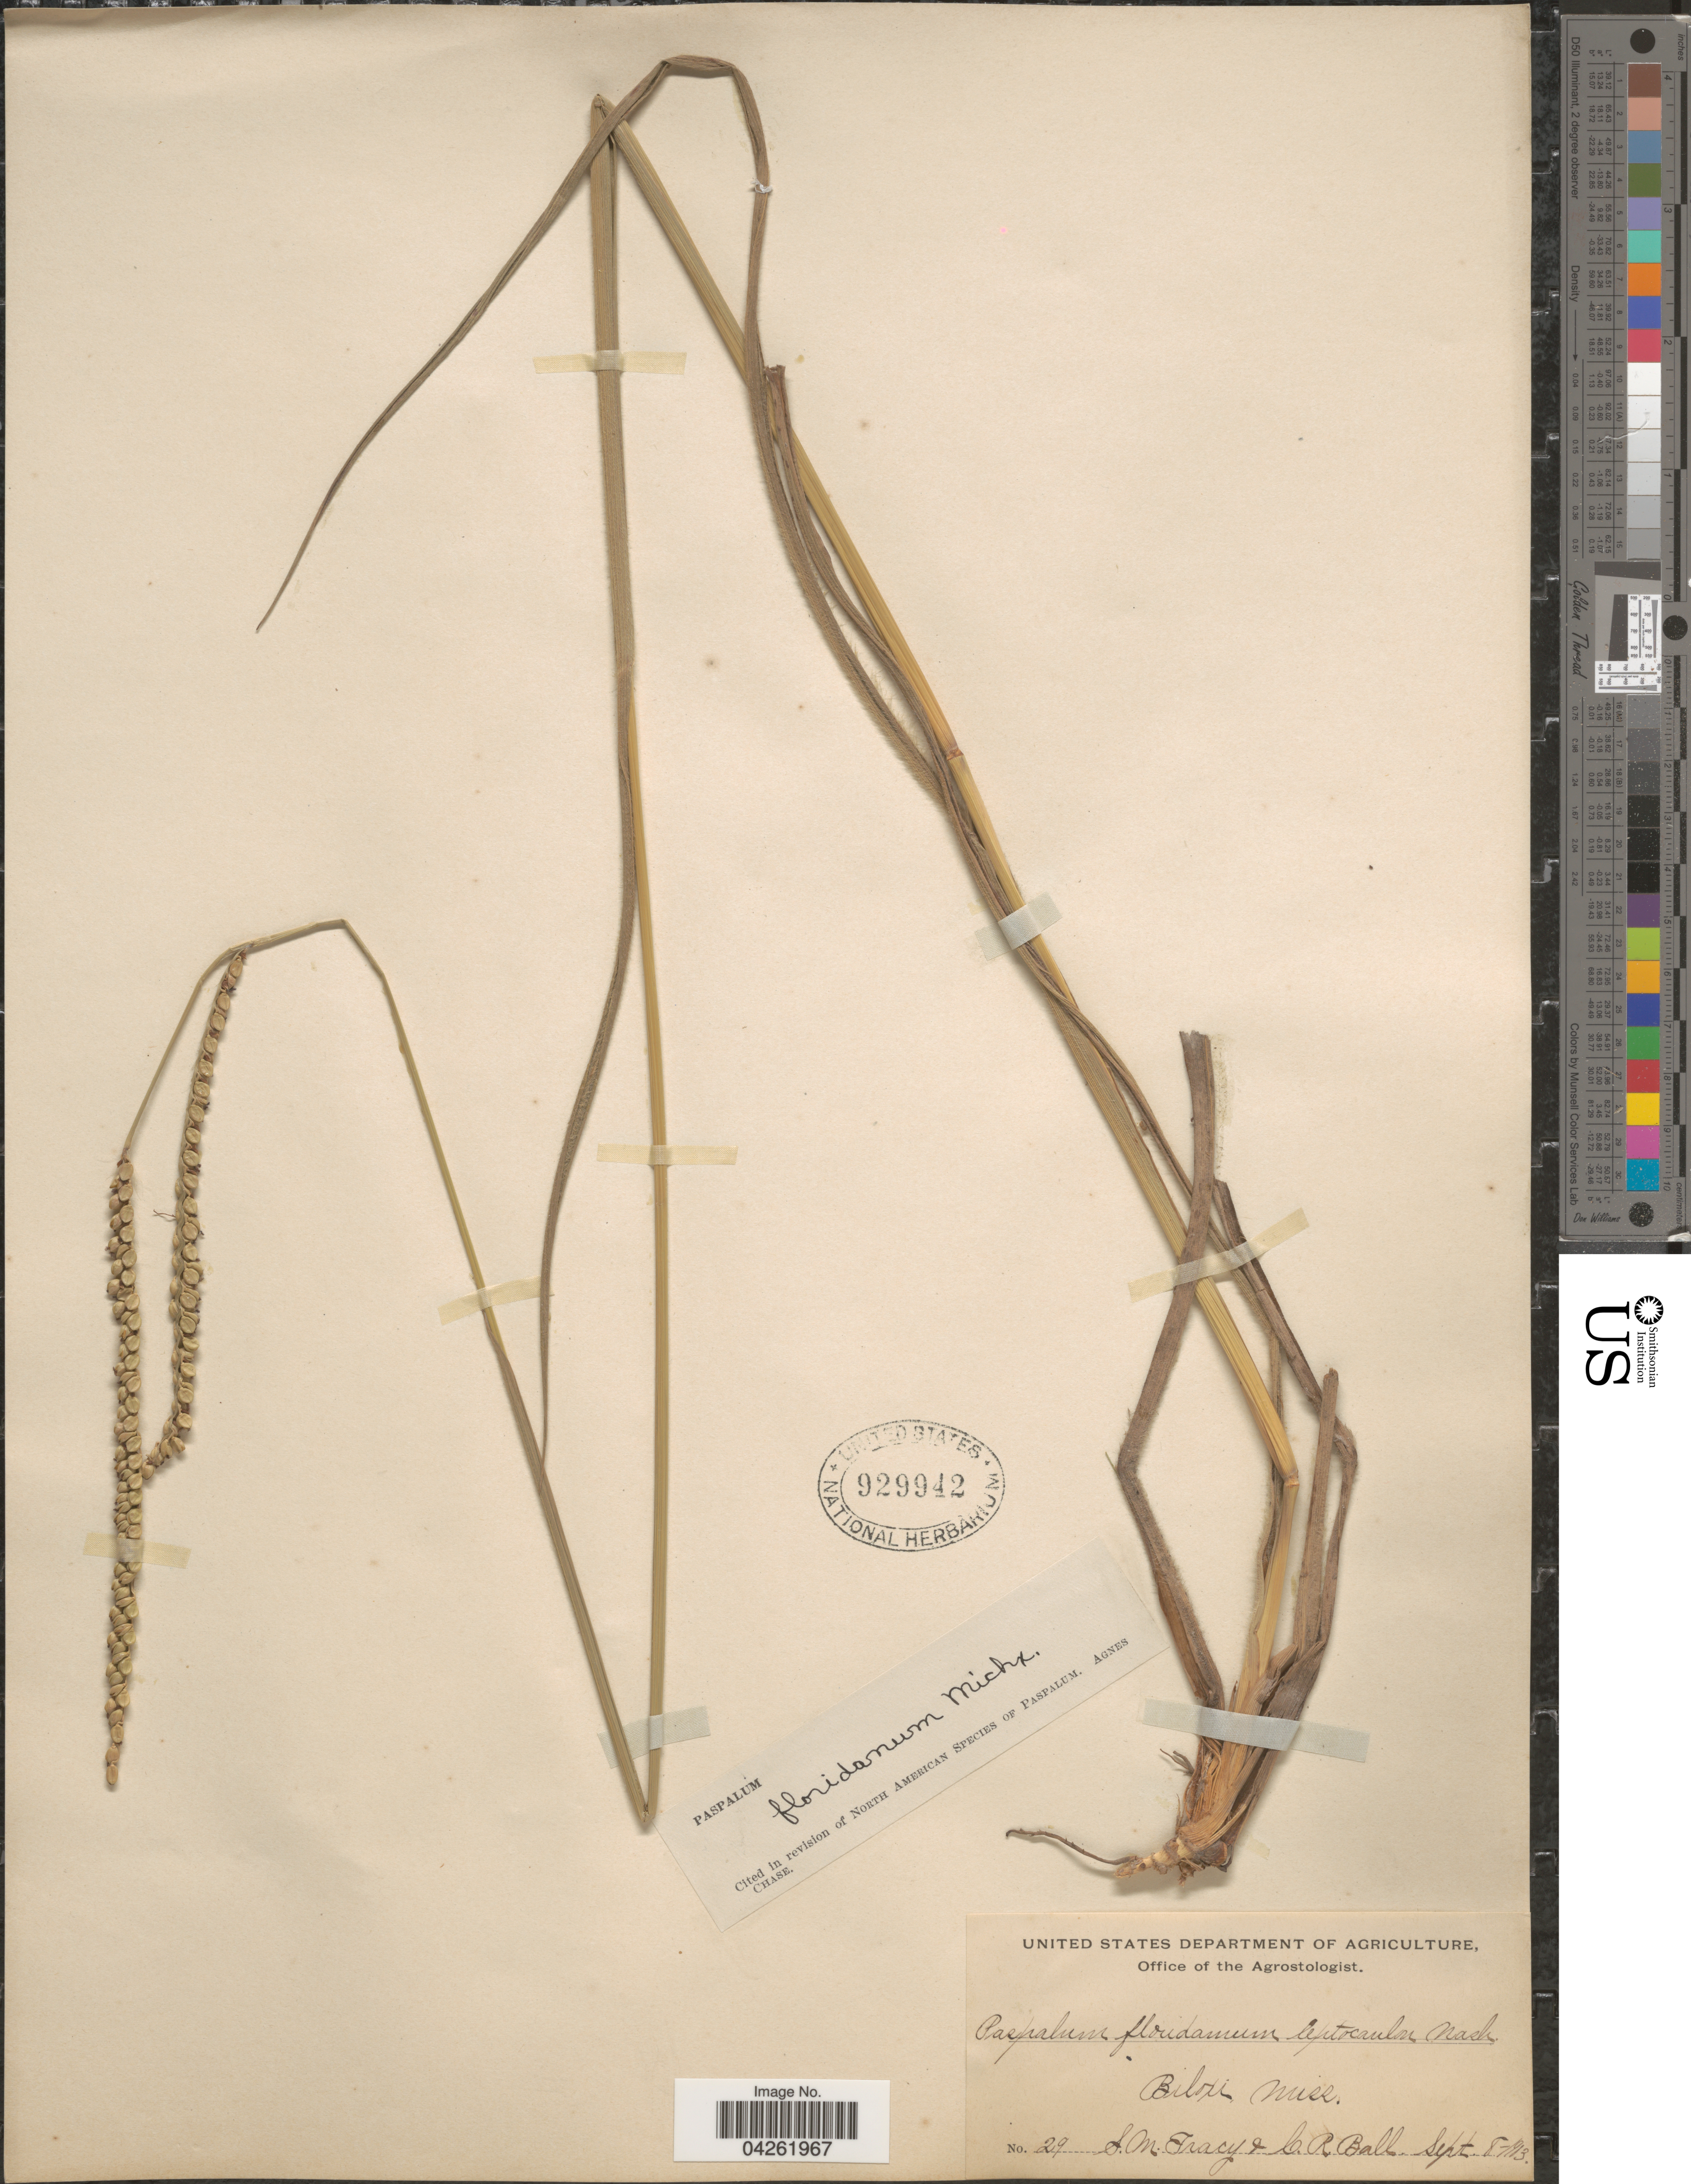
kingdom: Plantae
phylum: Tracheophyta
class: Liliopsida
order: Poales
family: Poaceae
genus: Paspalum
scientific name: Paspalum floridanum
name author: Michx.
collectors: S. M. Tracy & C. R. Ball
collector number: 29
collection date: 1903-09-08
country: United States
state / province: Mississippi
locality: Biloxi.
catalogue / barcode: US 929942